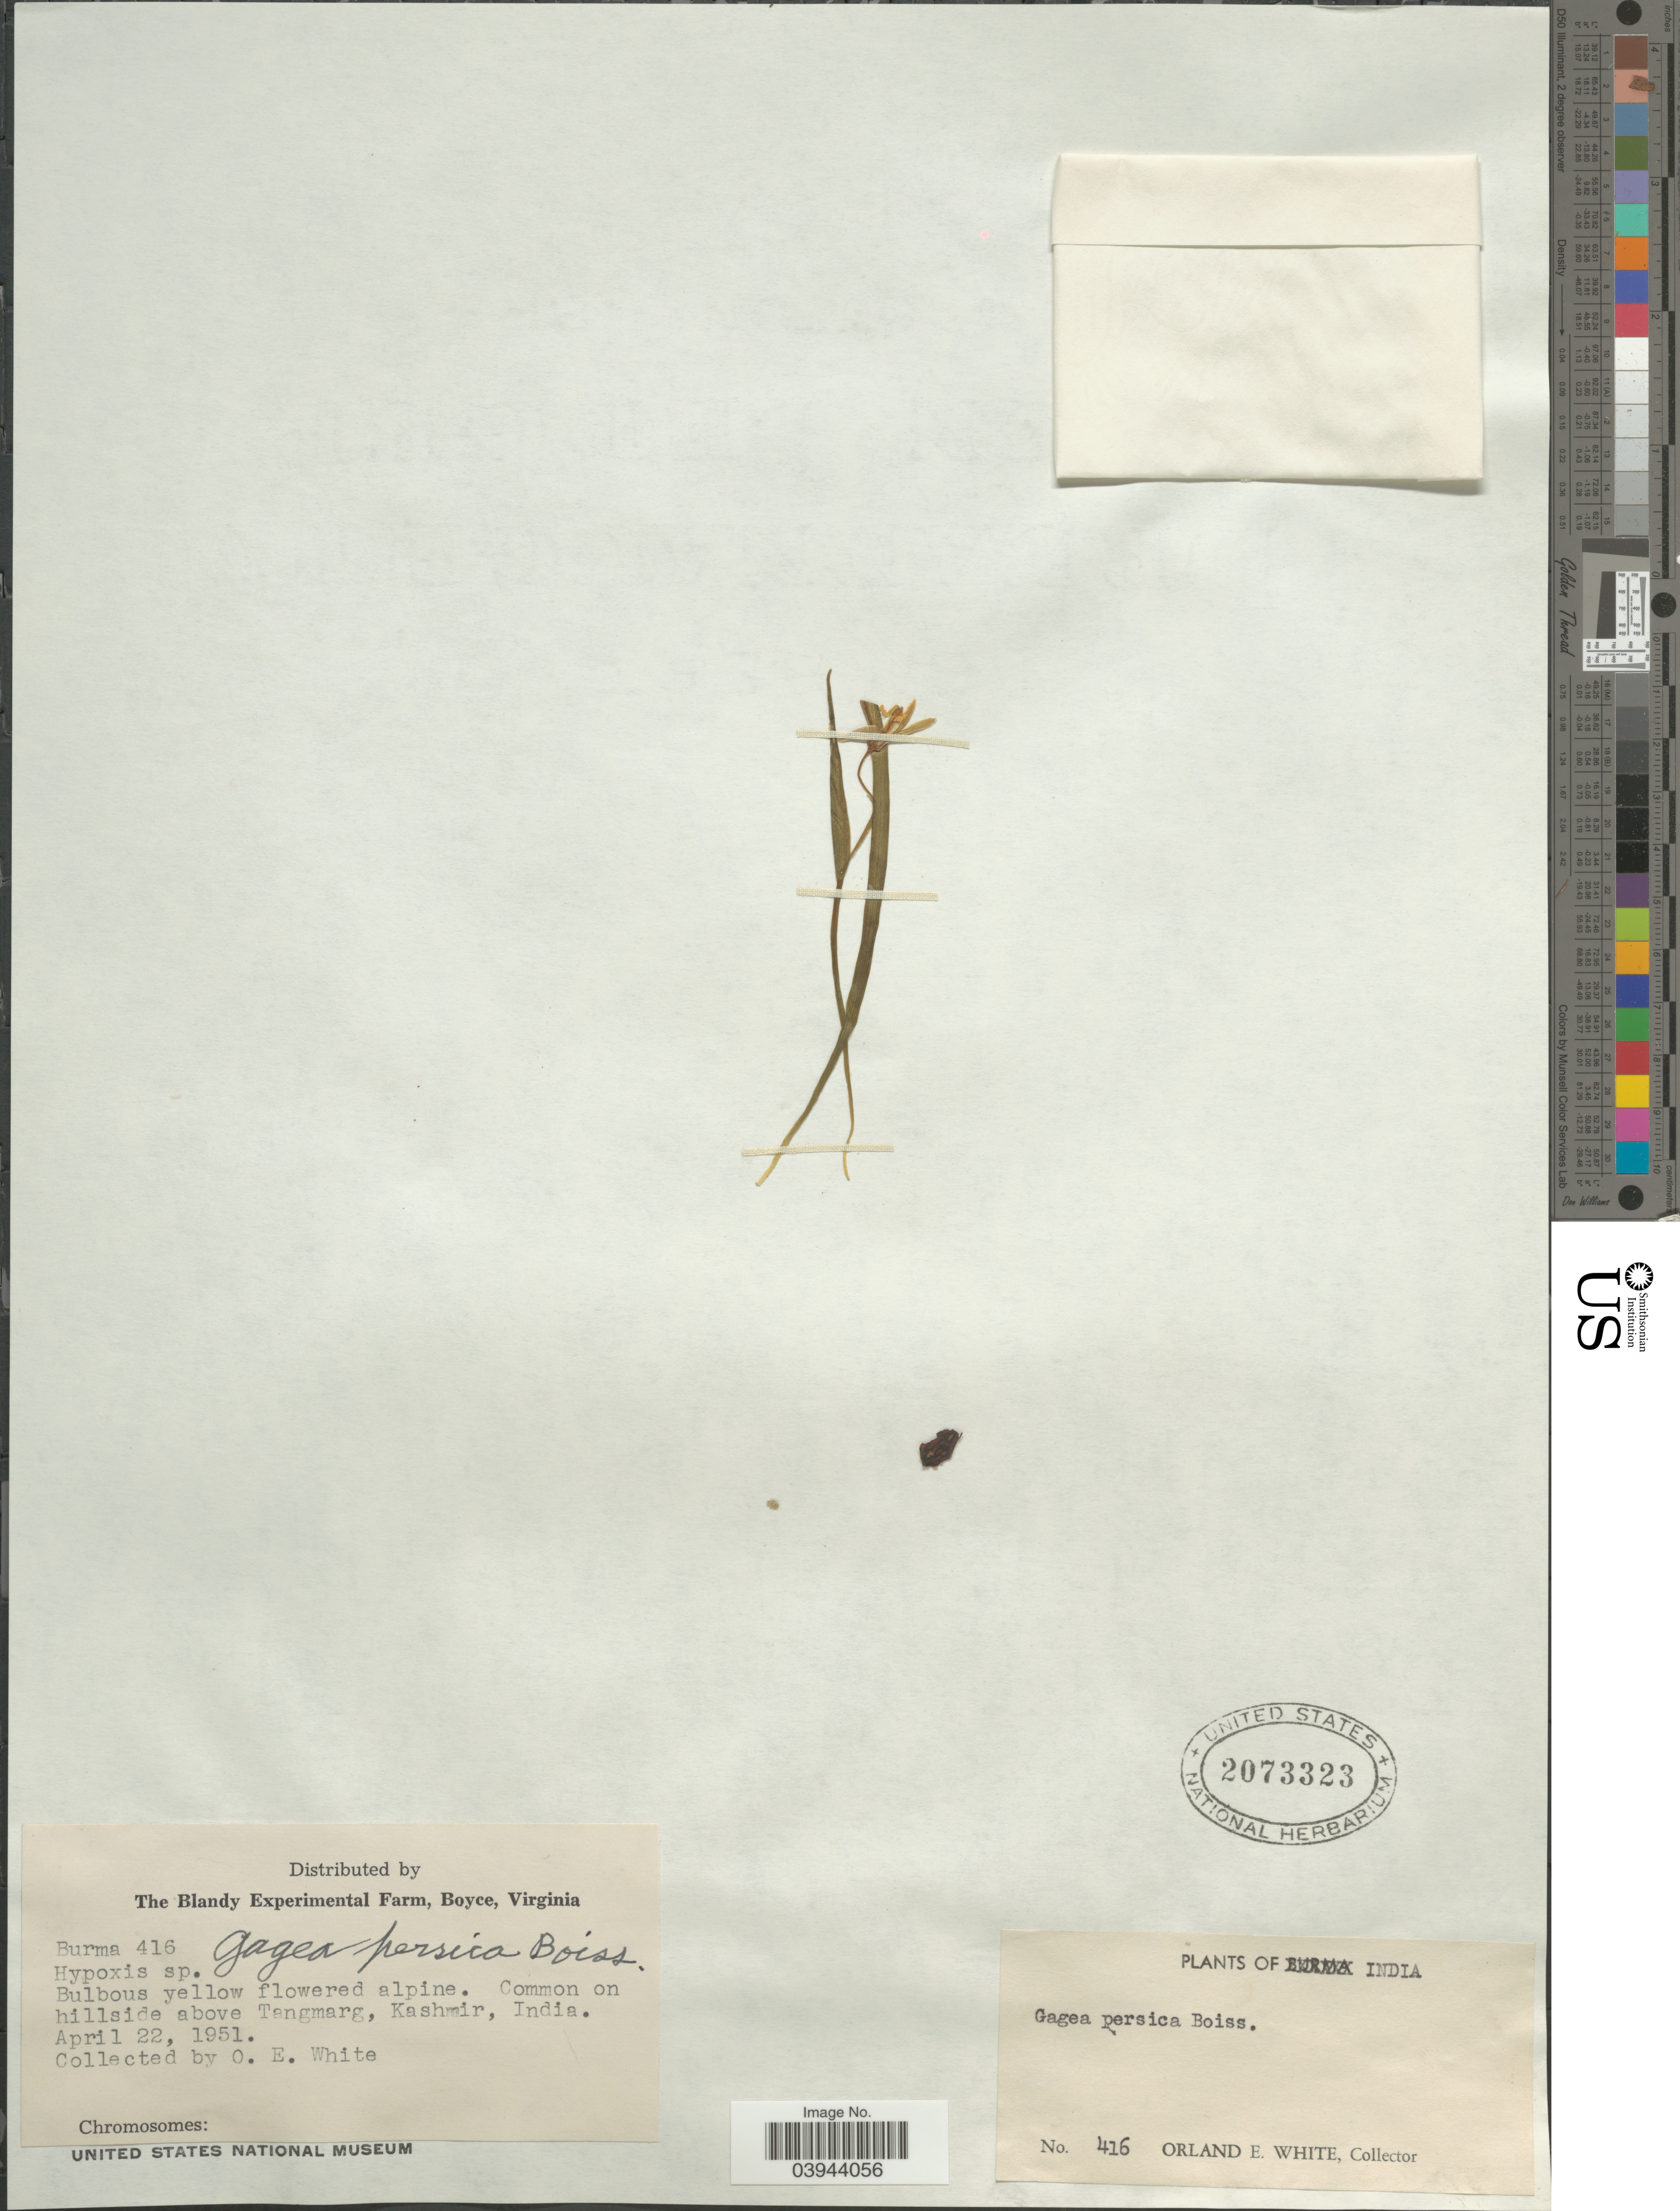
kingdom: Plantae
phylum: Tracheophyta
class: Liliopsida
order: Liliales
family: Liliaceae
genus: Gagea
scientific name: Gagea persica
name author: Boiss.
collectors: O. E. White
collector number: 416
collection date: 1951-04-22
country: India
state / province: Jammu and Kashmir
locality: Hillside above Tangmarg, Kashmir.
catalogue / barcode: US 2073323